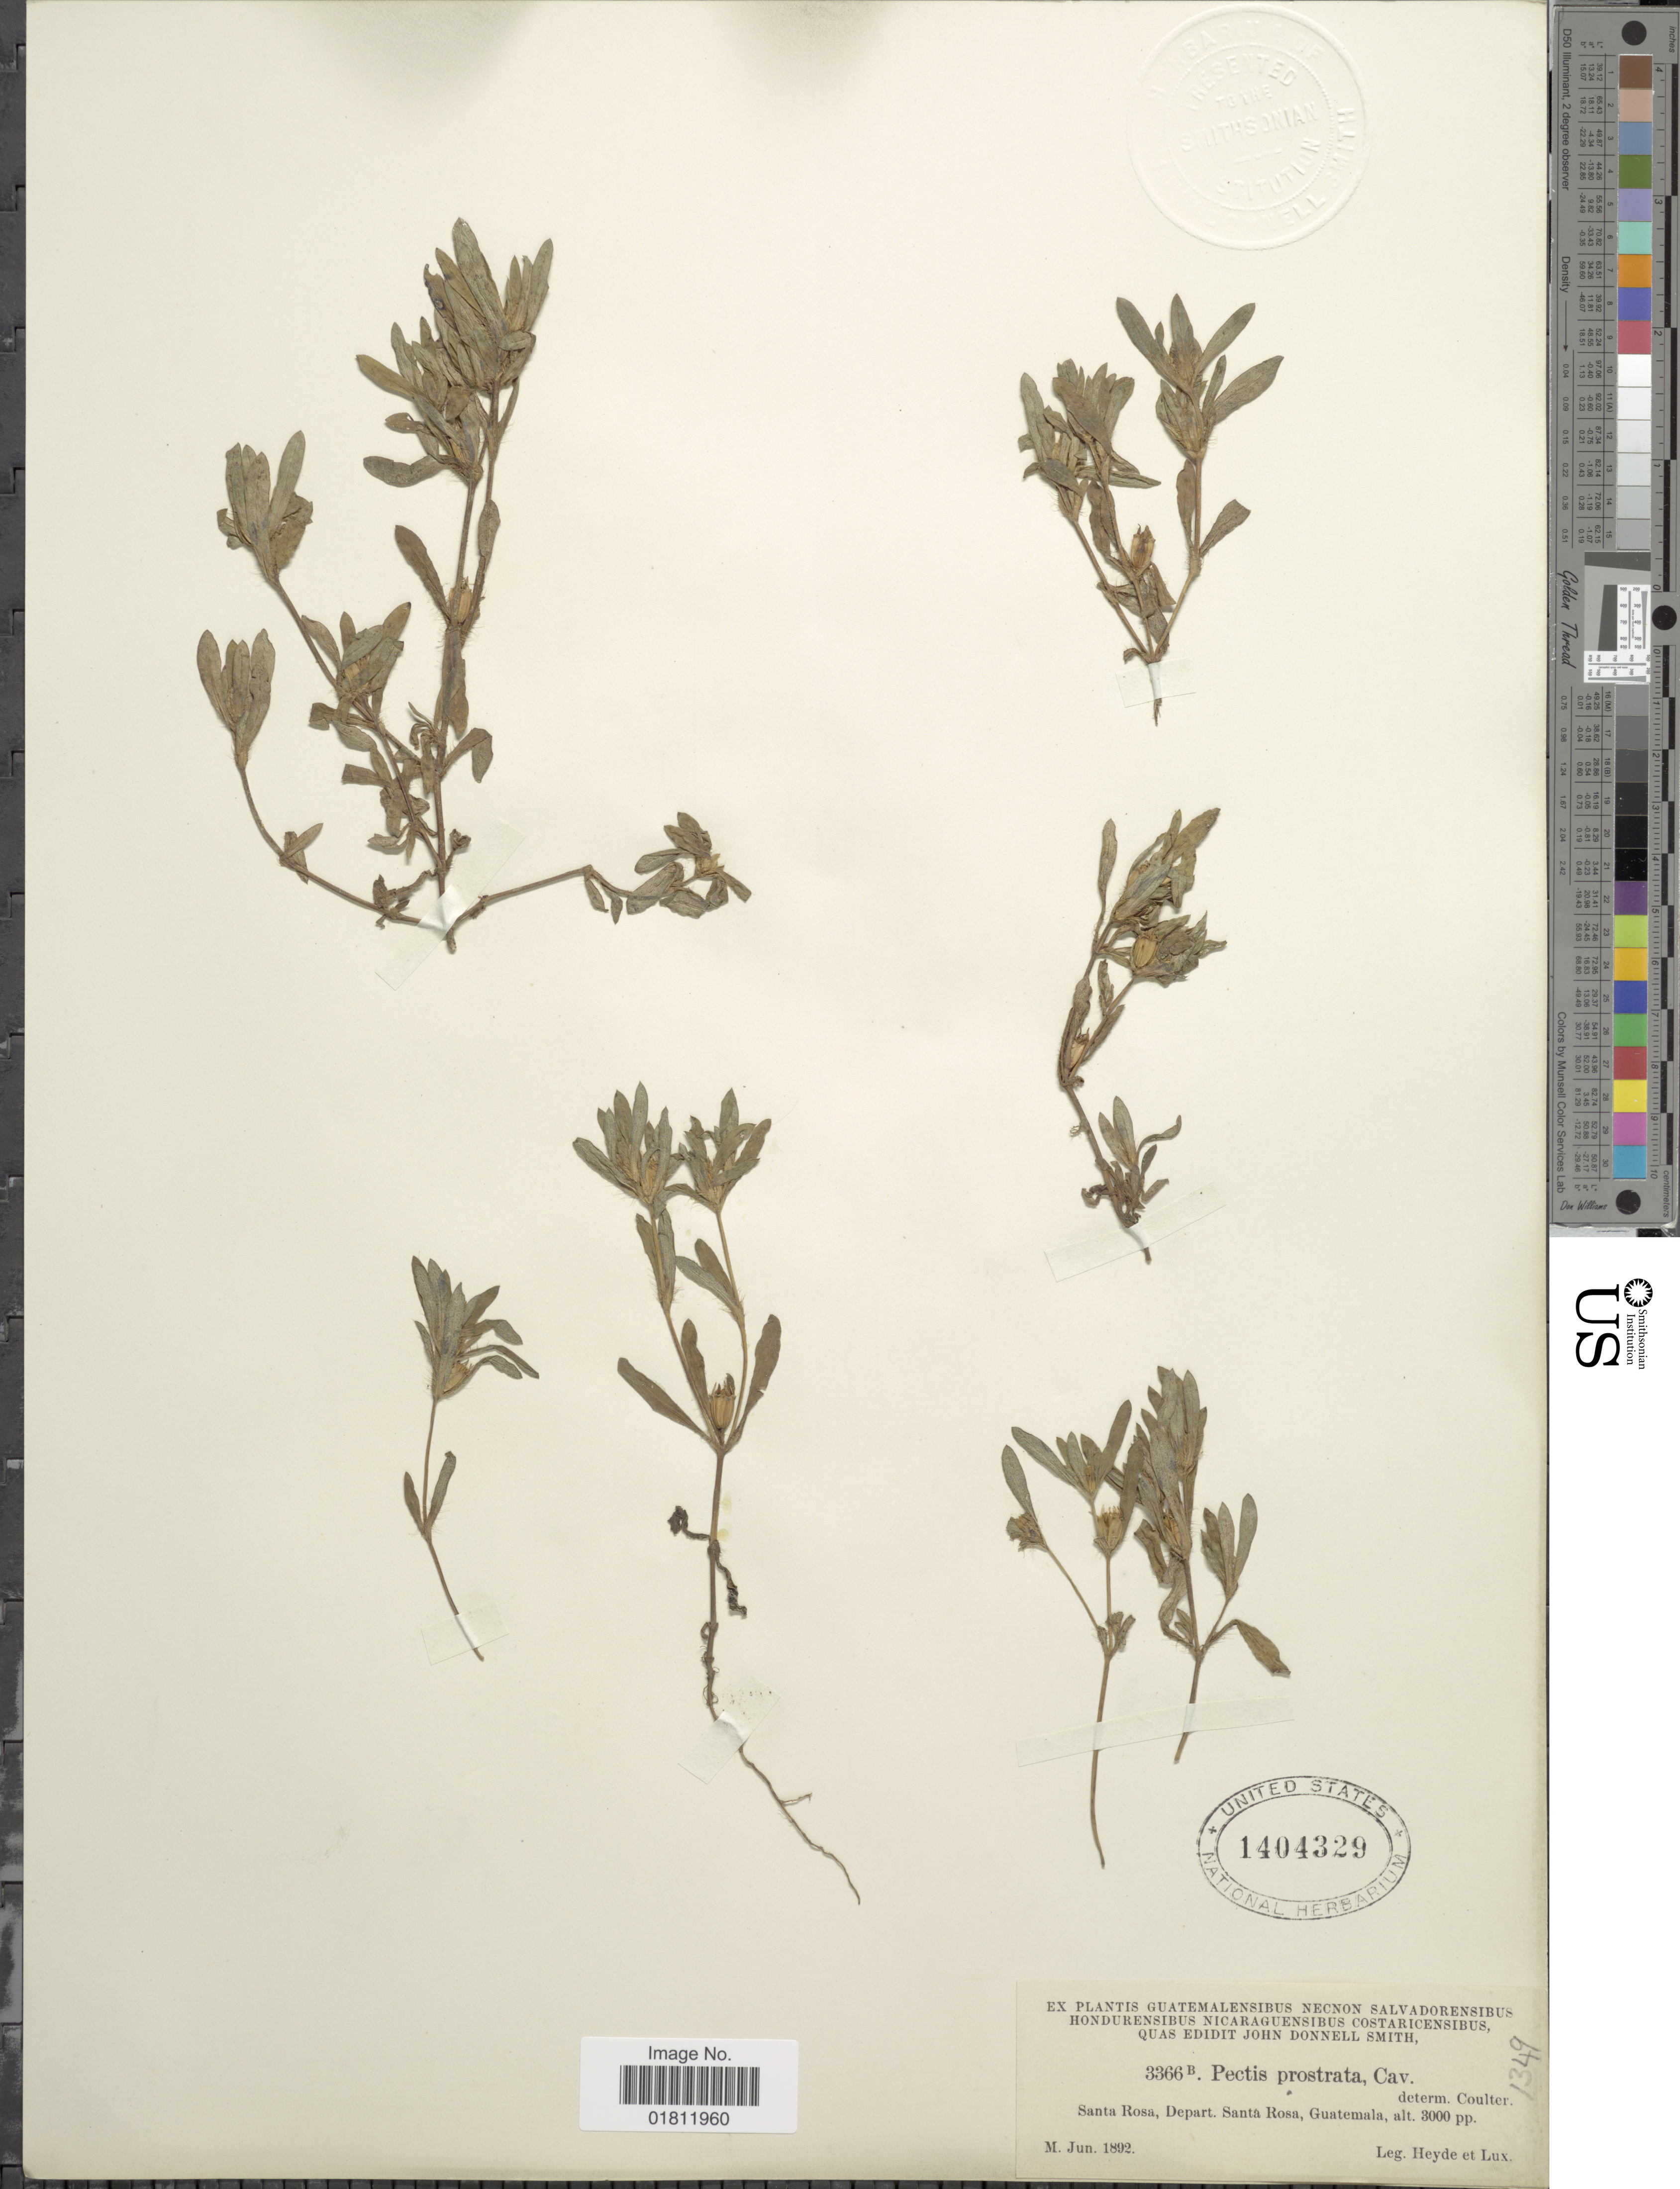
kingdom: Plantae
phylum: Tracheophyta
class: Magnoliopsida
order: Asterales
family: Asteraceae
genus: Pectis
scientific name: Pectis prostrata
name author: Cav.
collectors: Heyde & Lux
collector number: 3366B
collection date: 1892-06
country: Guatemala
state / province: Santa Rosa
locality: Santa Rosa, Depart, Santa Rosa,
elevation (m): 914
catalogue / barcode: US 1404329